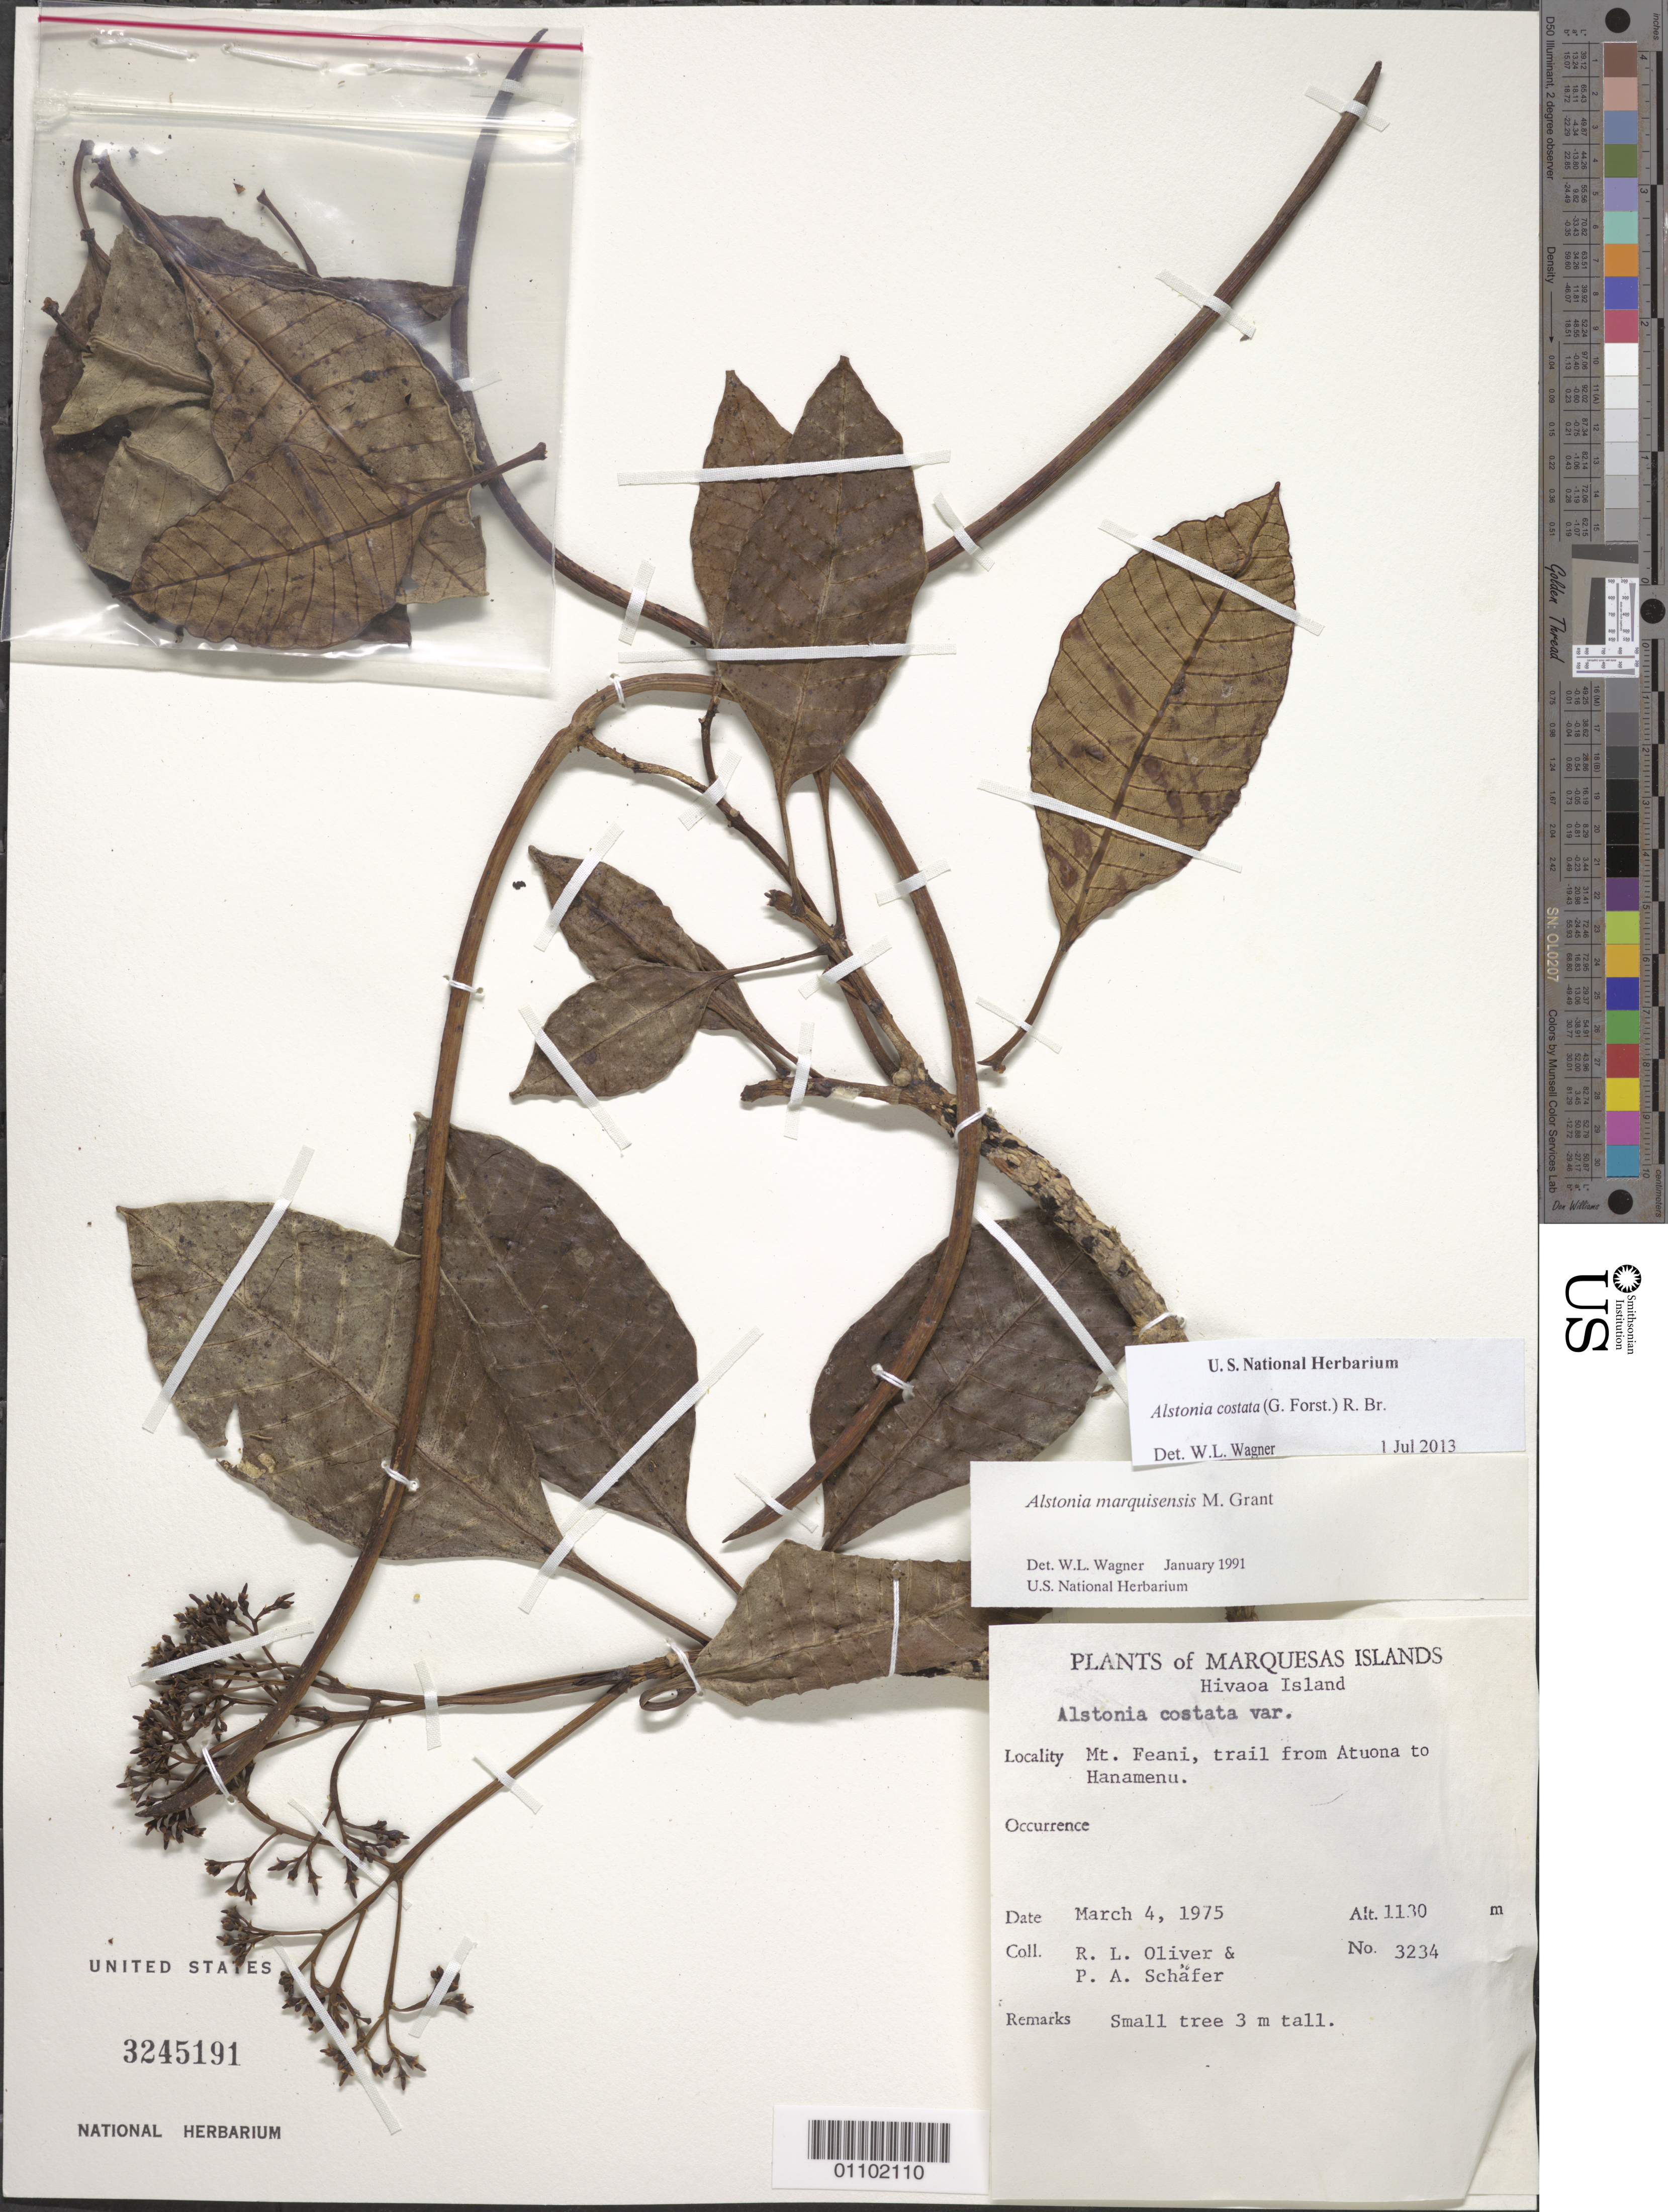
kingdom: Plantae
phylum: Tracheophyta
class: Magnoliopsida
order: Gentianales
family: Apocynaceae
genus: Alstonia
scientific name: Alstonia costata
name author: (G. Forst.) R. Br.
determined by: Lorence, David H., (PTBG), National Tropical Botanical Garden (UNITED STATES)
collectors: R. L. Oliver & P. A. Schäfer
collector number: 3234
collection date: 1975-03-04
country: French Polynesia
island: Hiva Oa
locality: Mt. Feani, trail from Atuona to Hanamenu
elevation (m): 1130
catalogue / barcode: US 3245191